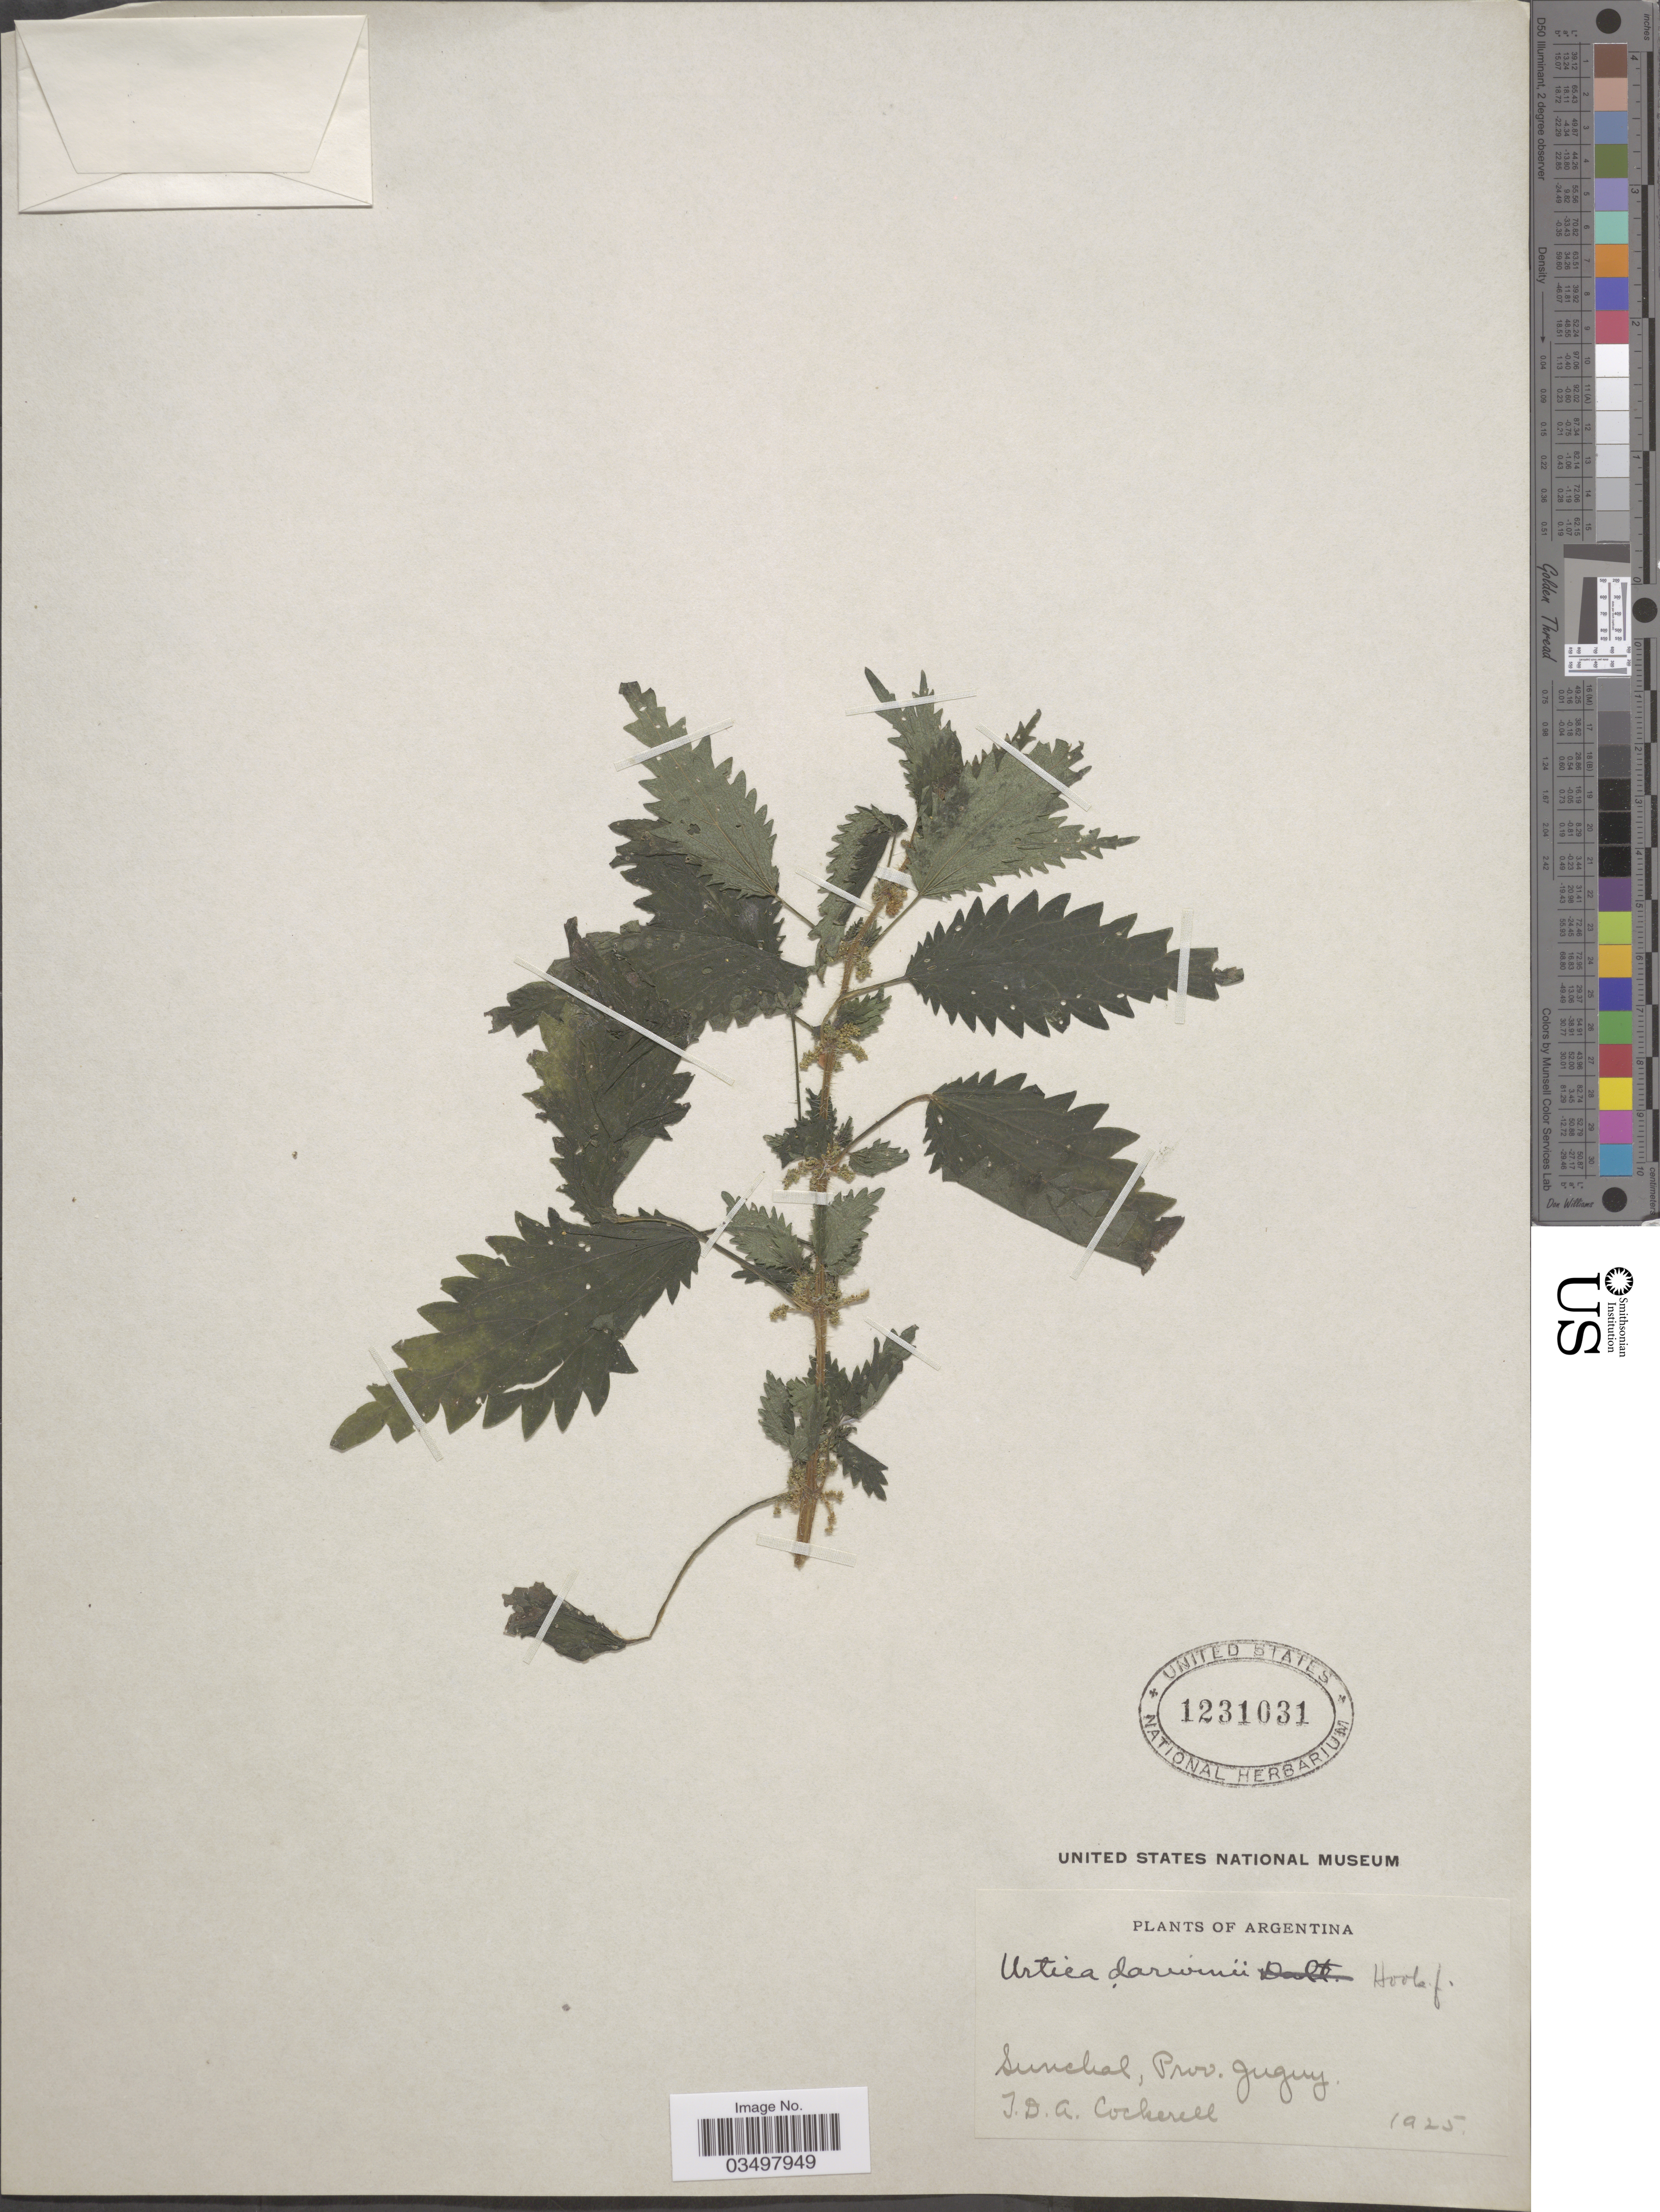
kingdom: Plantae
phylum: Tracheophyta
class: Magnoliopsida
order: Rosales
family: Urticaceae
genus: Urtica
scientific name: Urtica bracteata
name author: Steud.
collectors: T. Cockerell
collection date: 1925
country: Argentina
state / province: Jujuy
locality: Sunchal.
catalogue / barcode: US 1231031